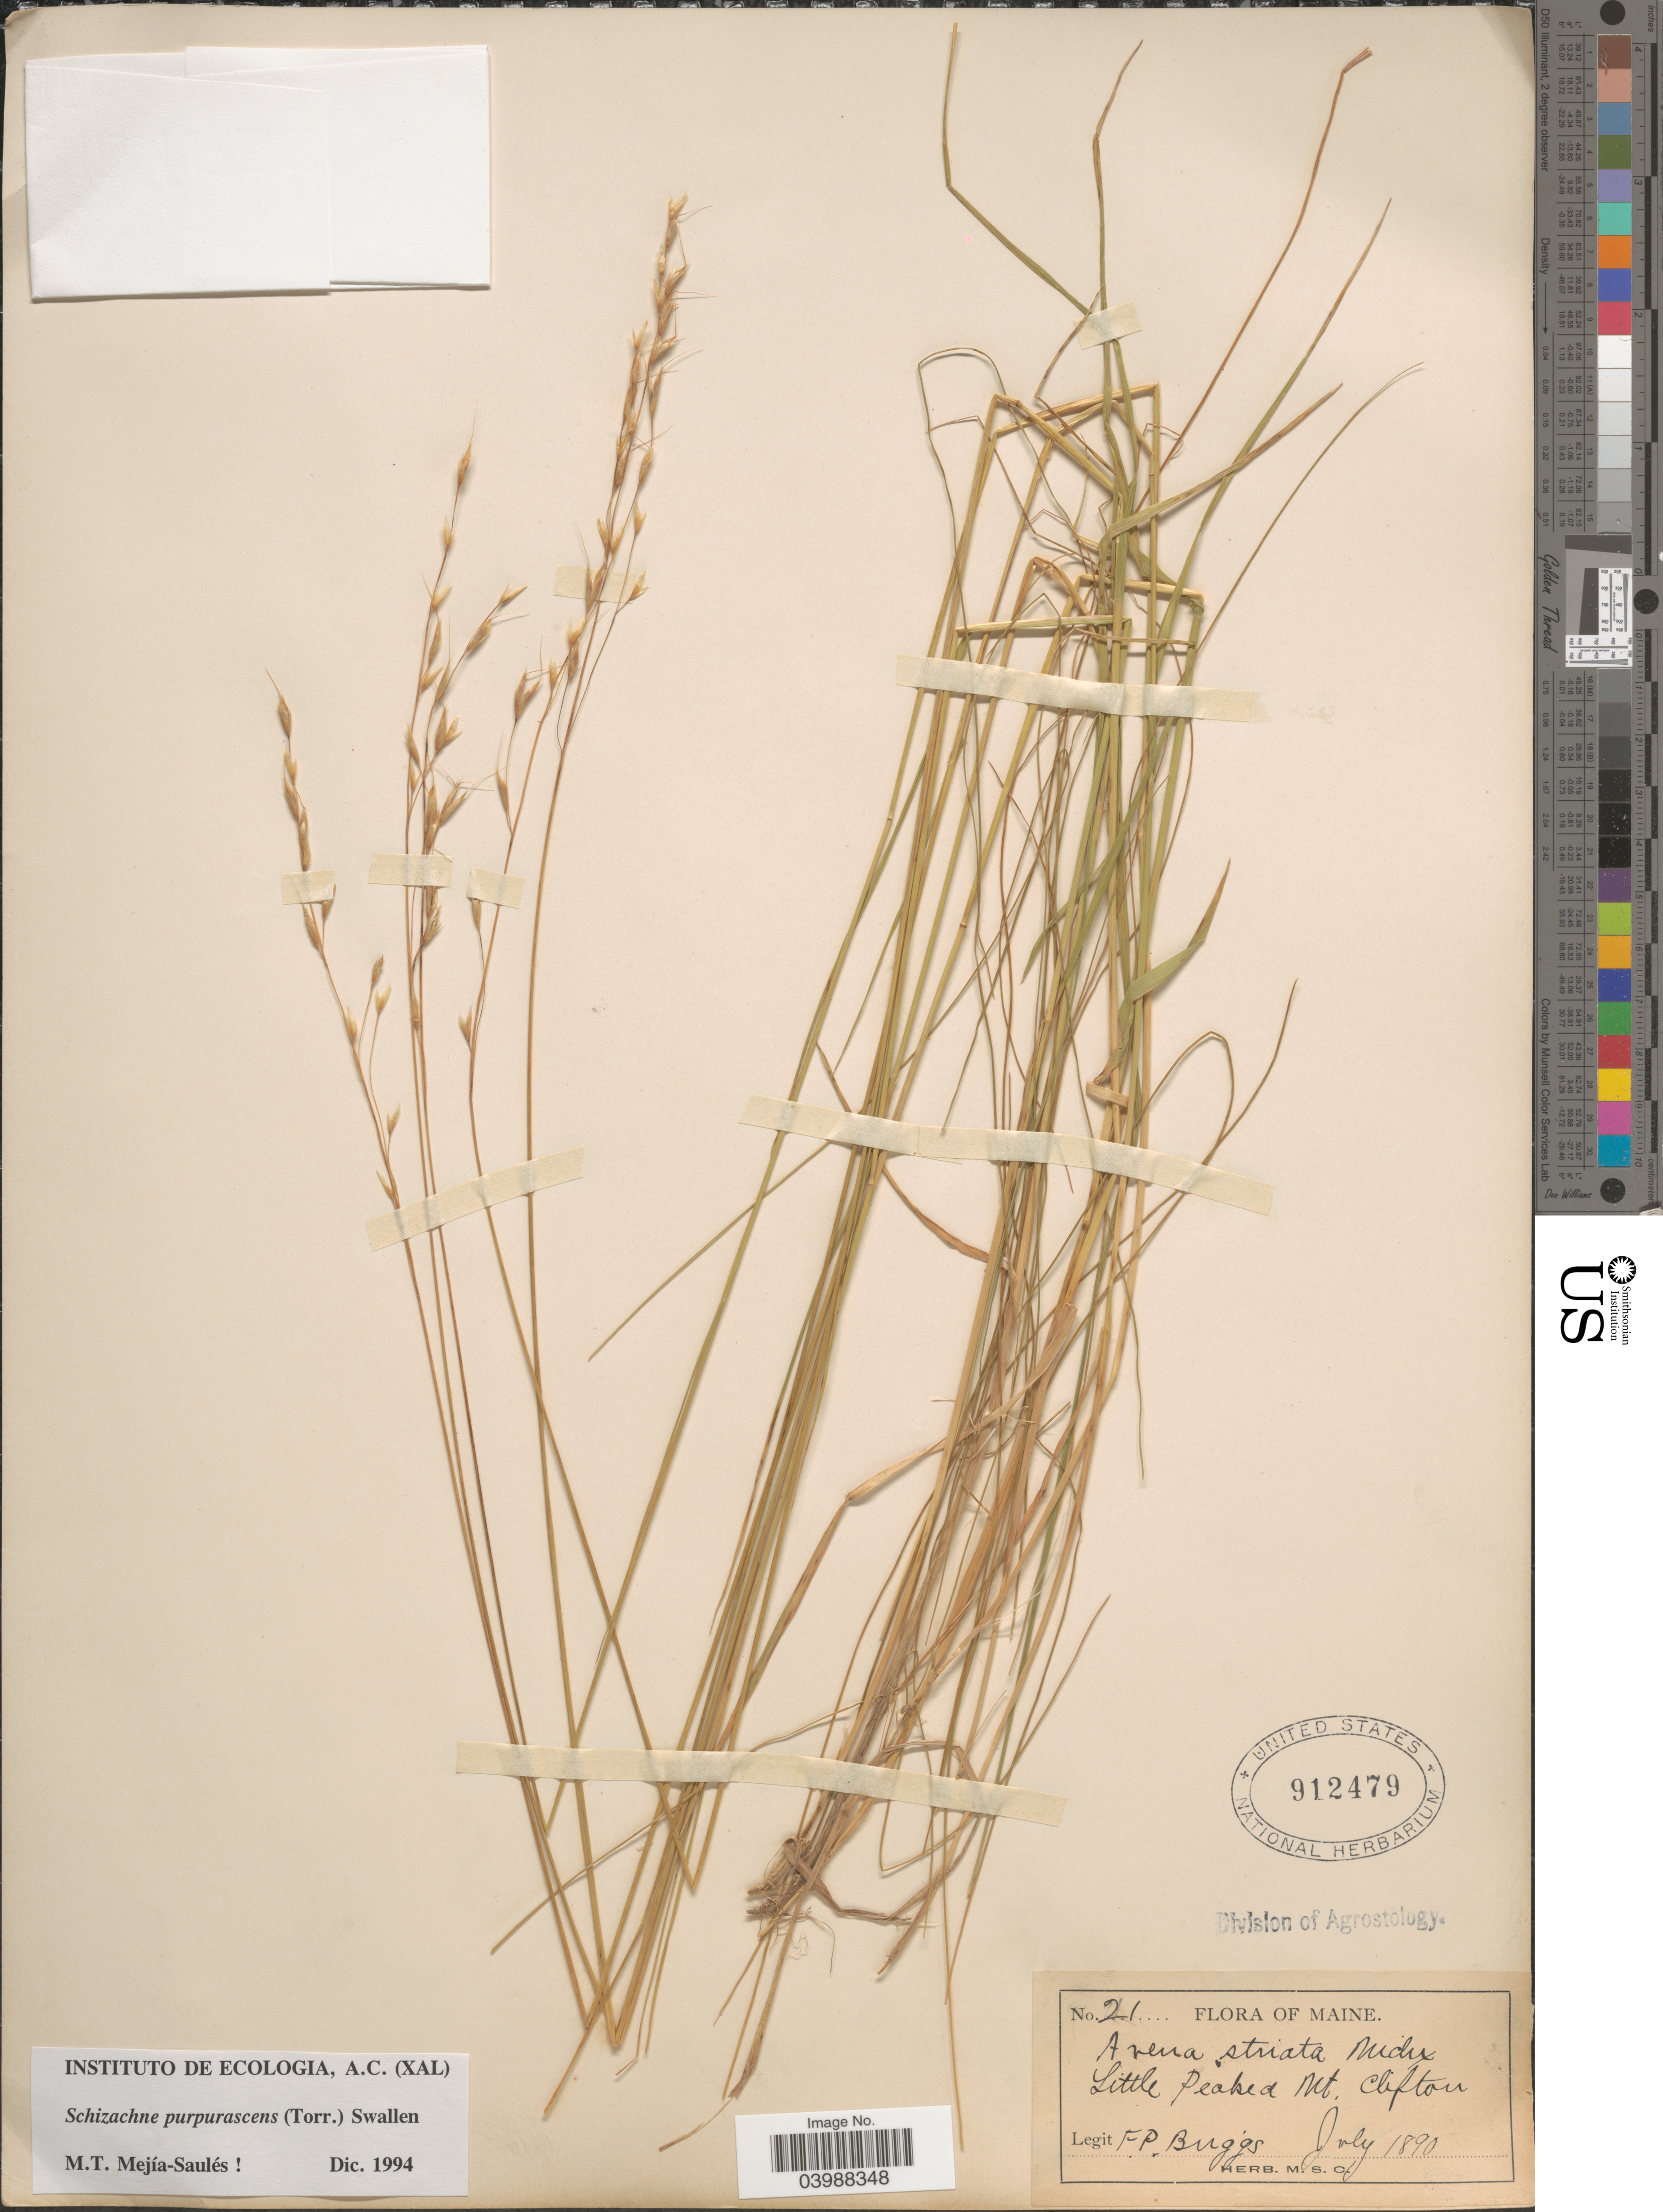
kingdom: Plantae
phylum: Tracheophyta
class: Liliopsida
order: Poales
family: Poaceae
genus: Schizachne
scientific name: Schizachne purpurascens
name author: (Torr.) Swallen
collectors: F. Briggs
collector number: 21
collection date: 1890-07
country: United States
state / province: Maine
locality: Little Peaked Mt. Clifton.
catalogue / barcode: US 912479